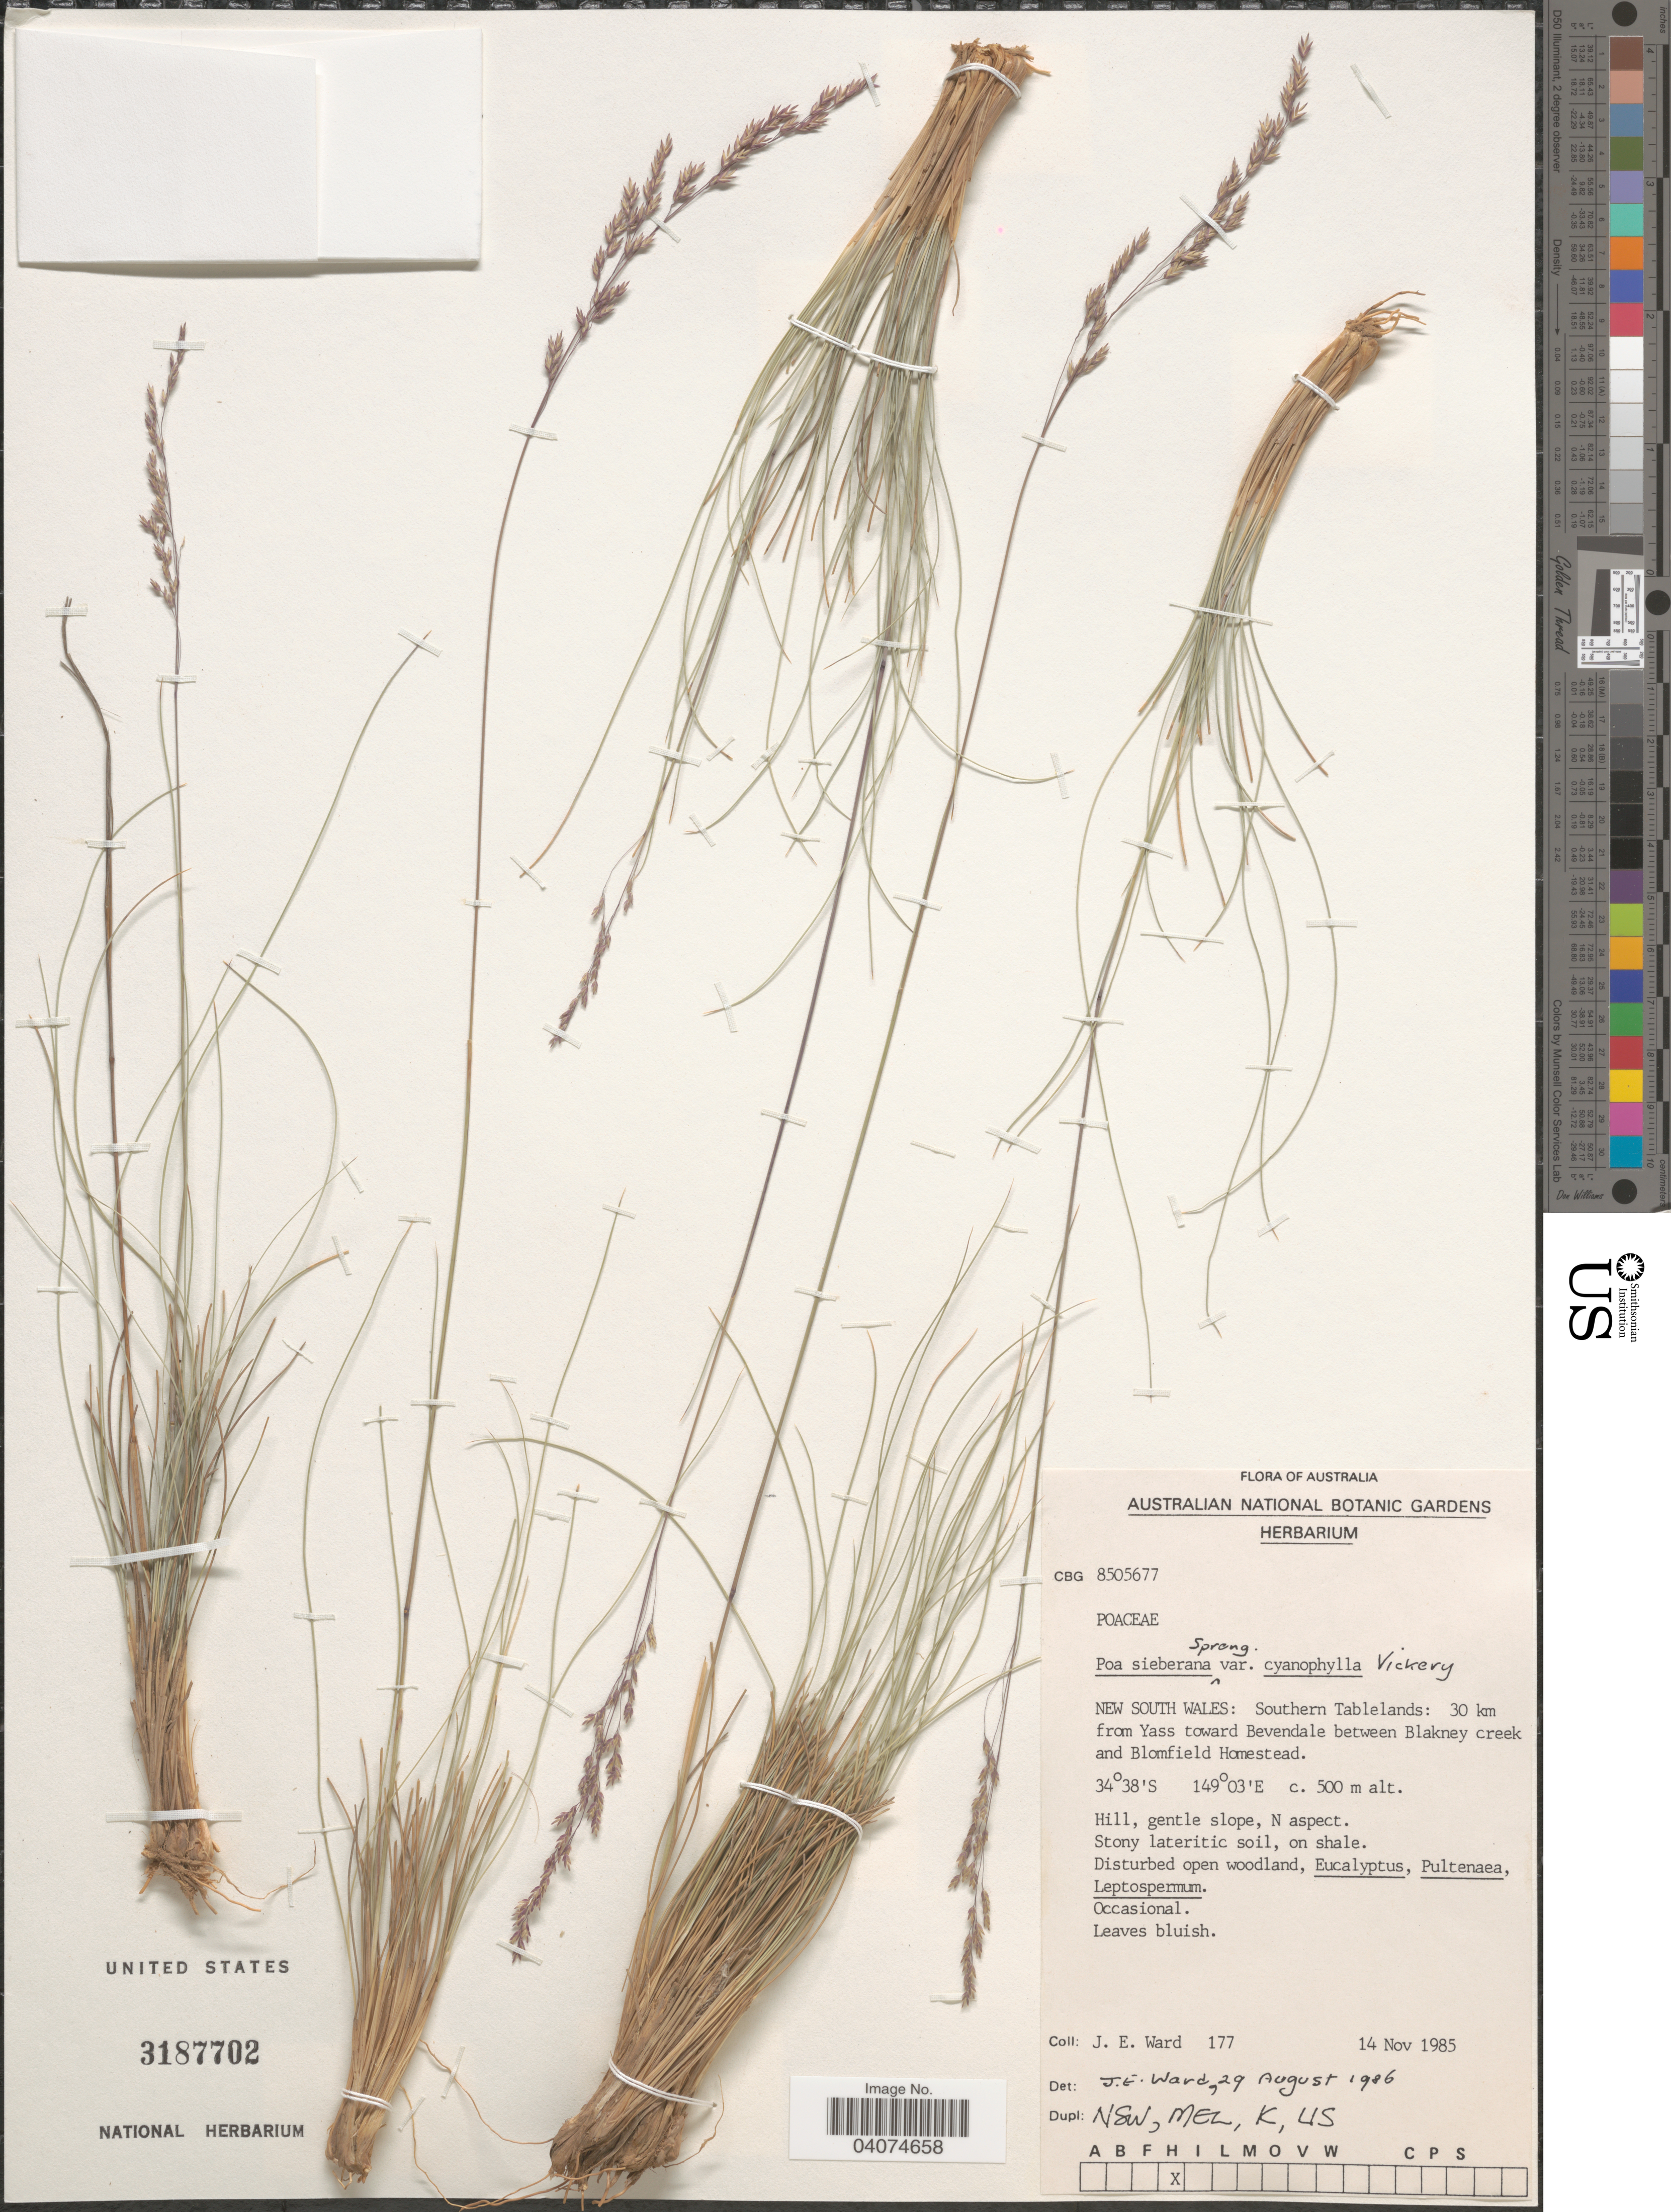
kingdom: Plantae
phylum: Tracheophyta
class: Liliopsida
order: Poales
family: Poaceae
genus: Poa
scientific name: Poa sieberiana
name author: Spreng.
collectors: J. Ward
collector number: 177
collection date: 1985-11-14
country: Australia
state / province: New South Wales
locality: Southern Tablelands: 30 km from Yass toward Bevendale between Blakney creek and Blomfield Homestead. Hill, gentle slope, N aspect.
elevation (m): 500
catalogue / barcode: US 3187702